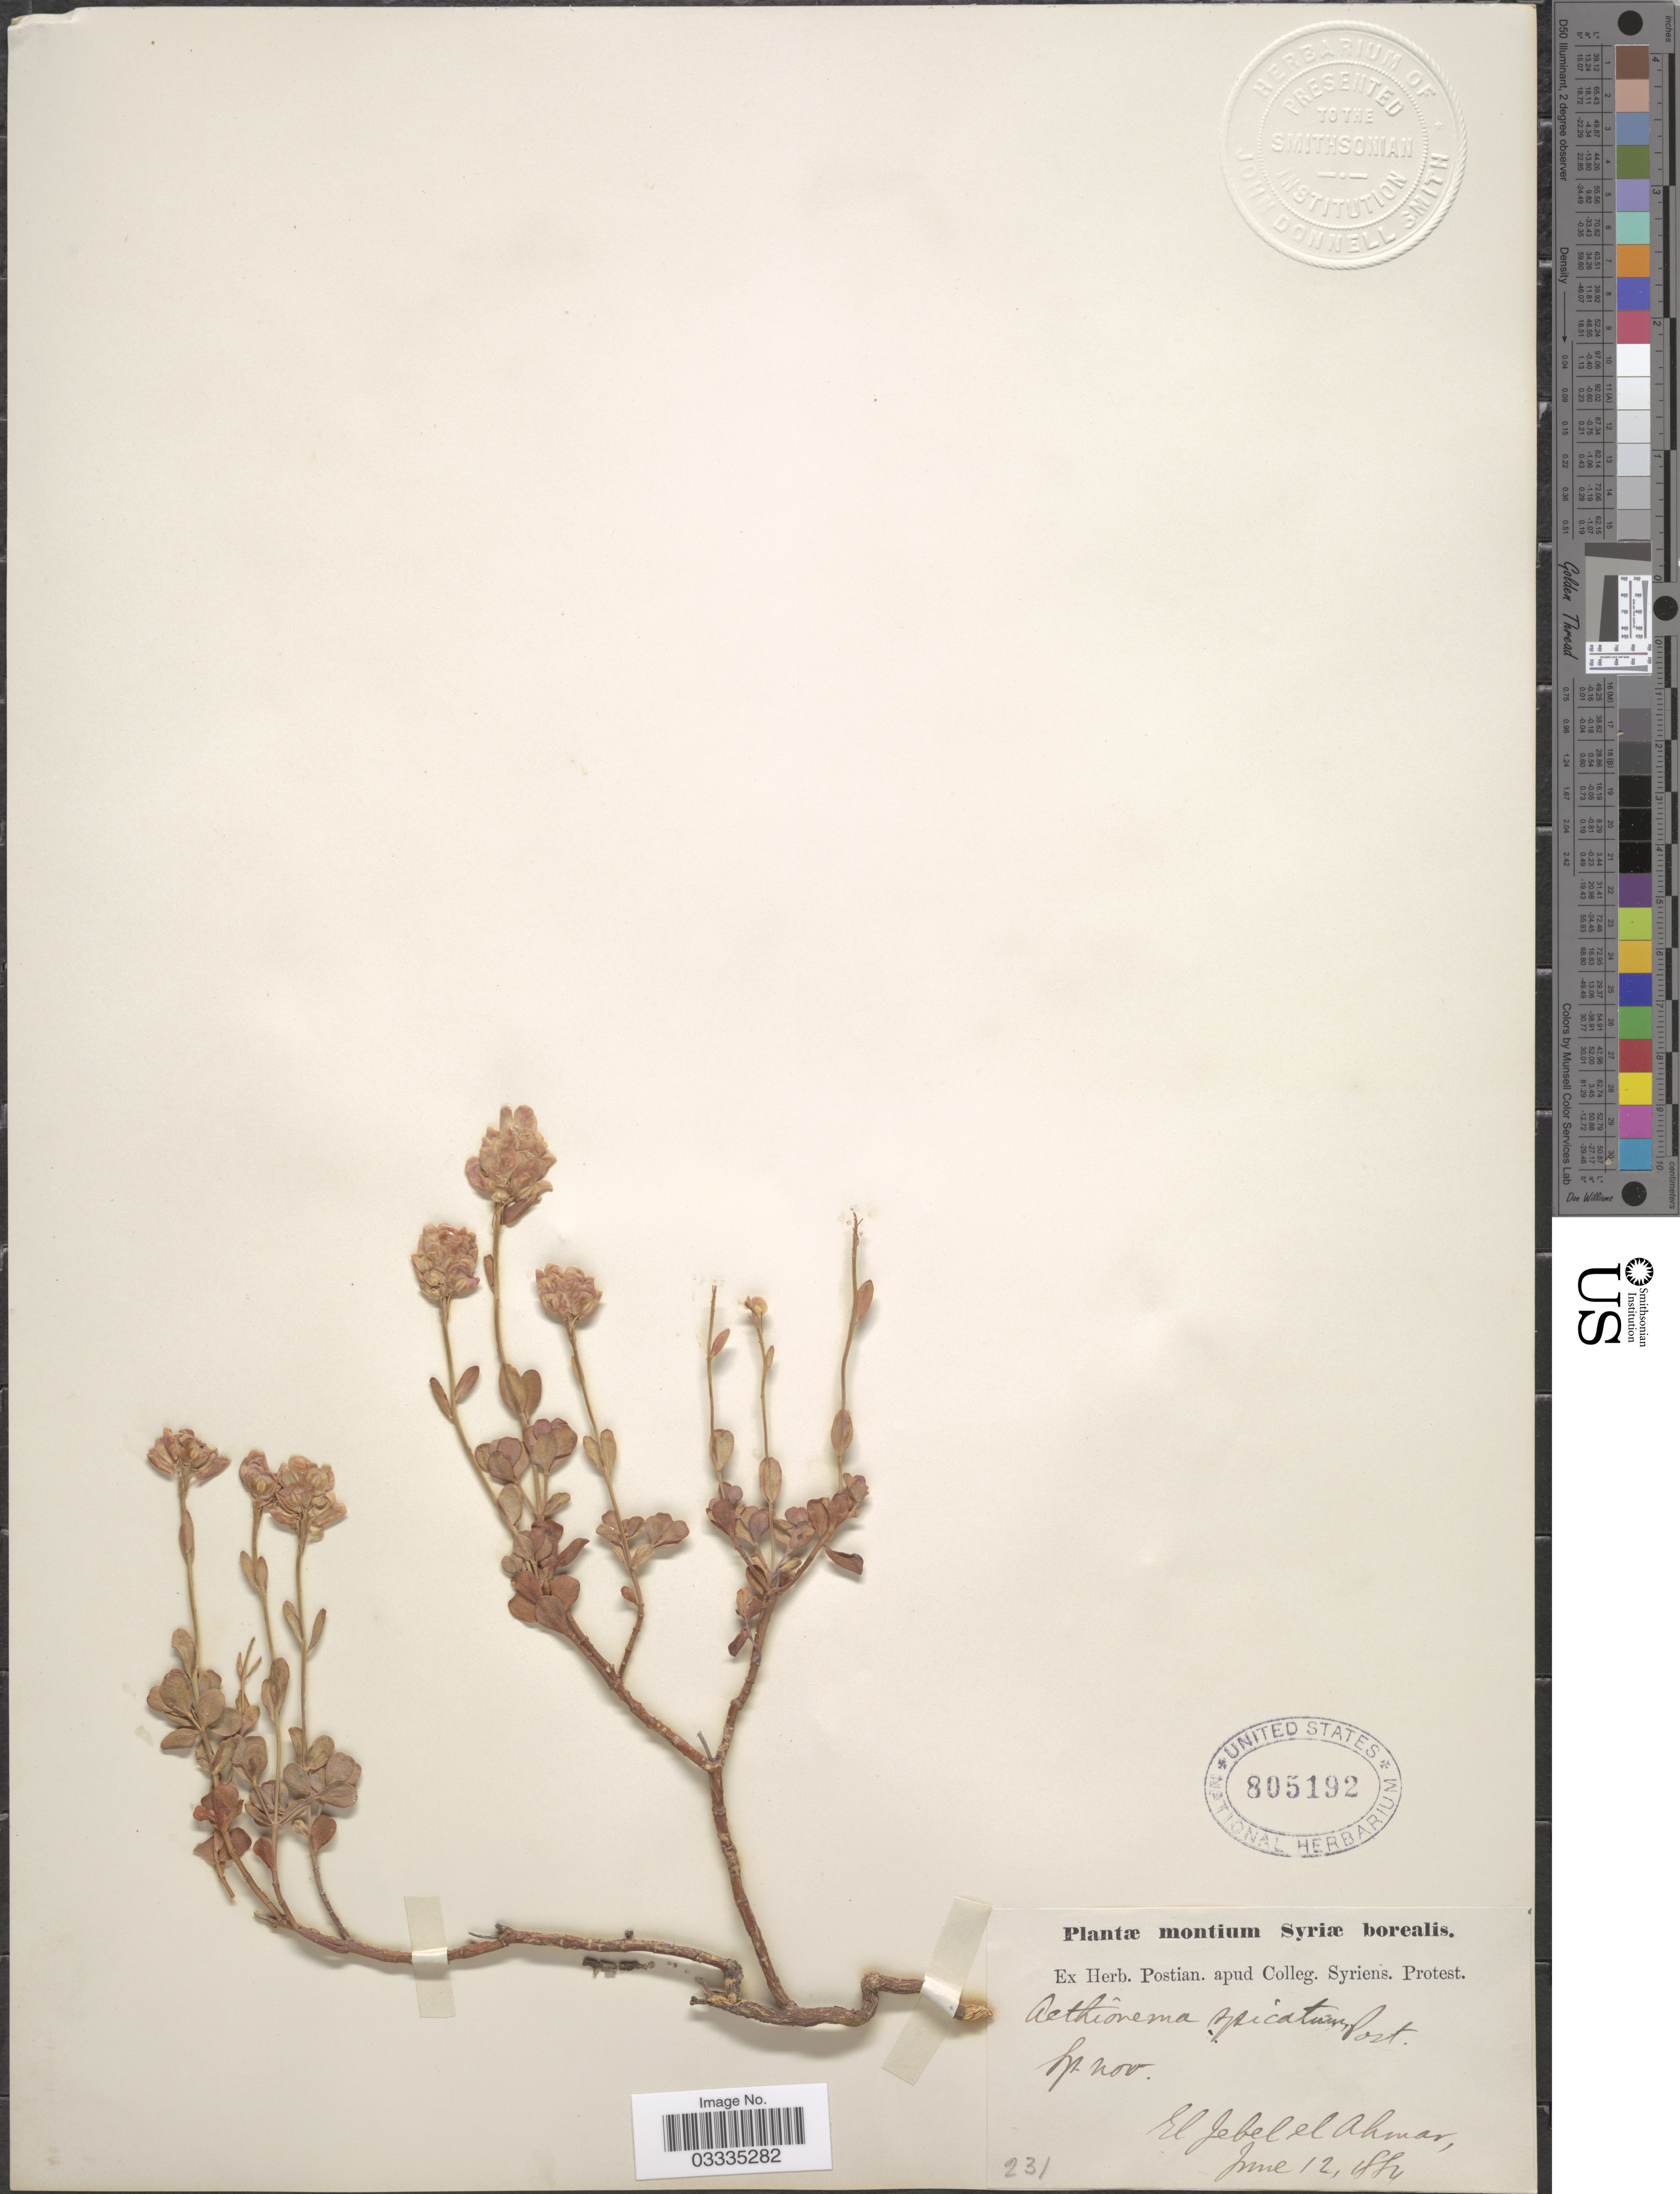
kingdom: Plantae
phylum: Tracheophyta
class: Magnoliopsida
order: Fabales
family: Polygalaceae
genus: Polygala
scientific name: Polygala spicata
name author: Chodat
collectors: ex herb. Postian. apud Colleg. Syriens. Protest. USE "Fannie P. A. Shepard" (10308853) AS PRIMARY COLLECTOR INSTEAD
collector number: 231?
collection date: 1884-06-12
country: Syria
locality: Montium Syriæ boreali El Jebel el Ahmar.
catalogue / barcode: US 805192